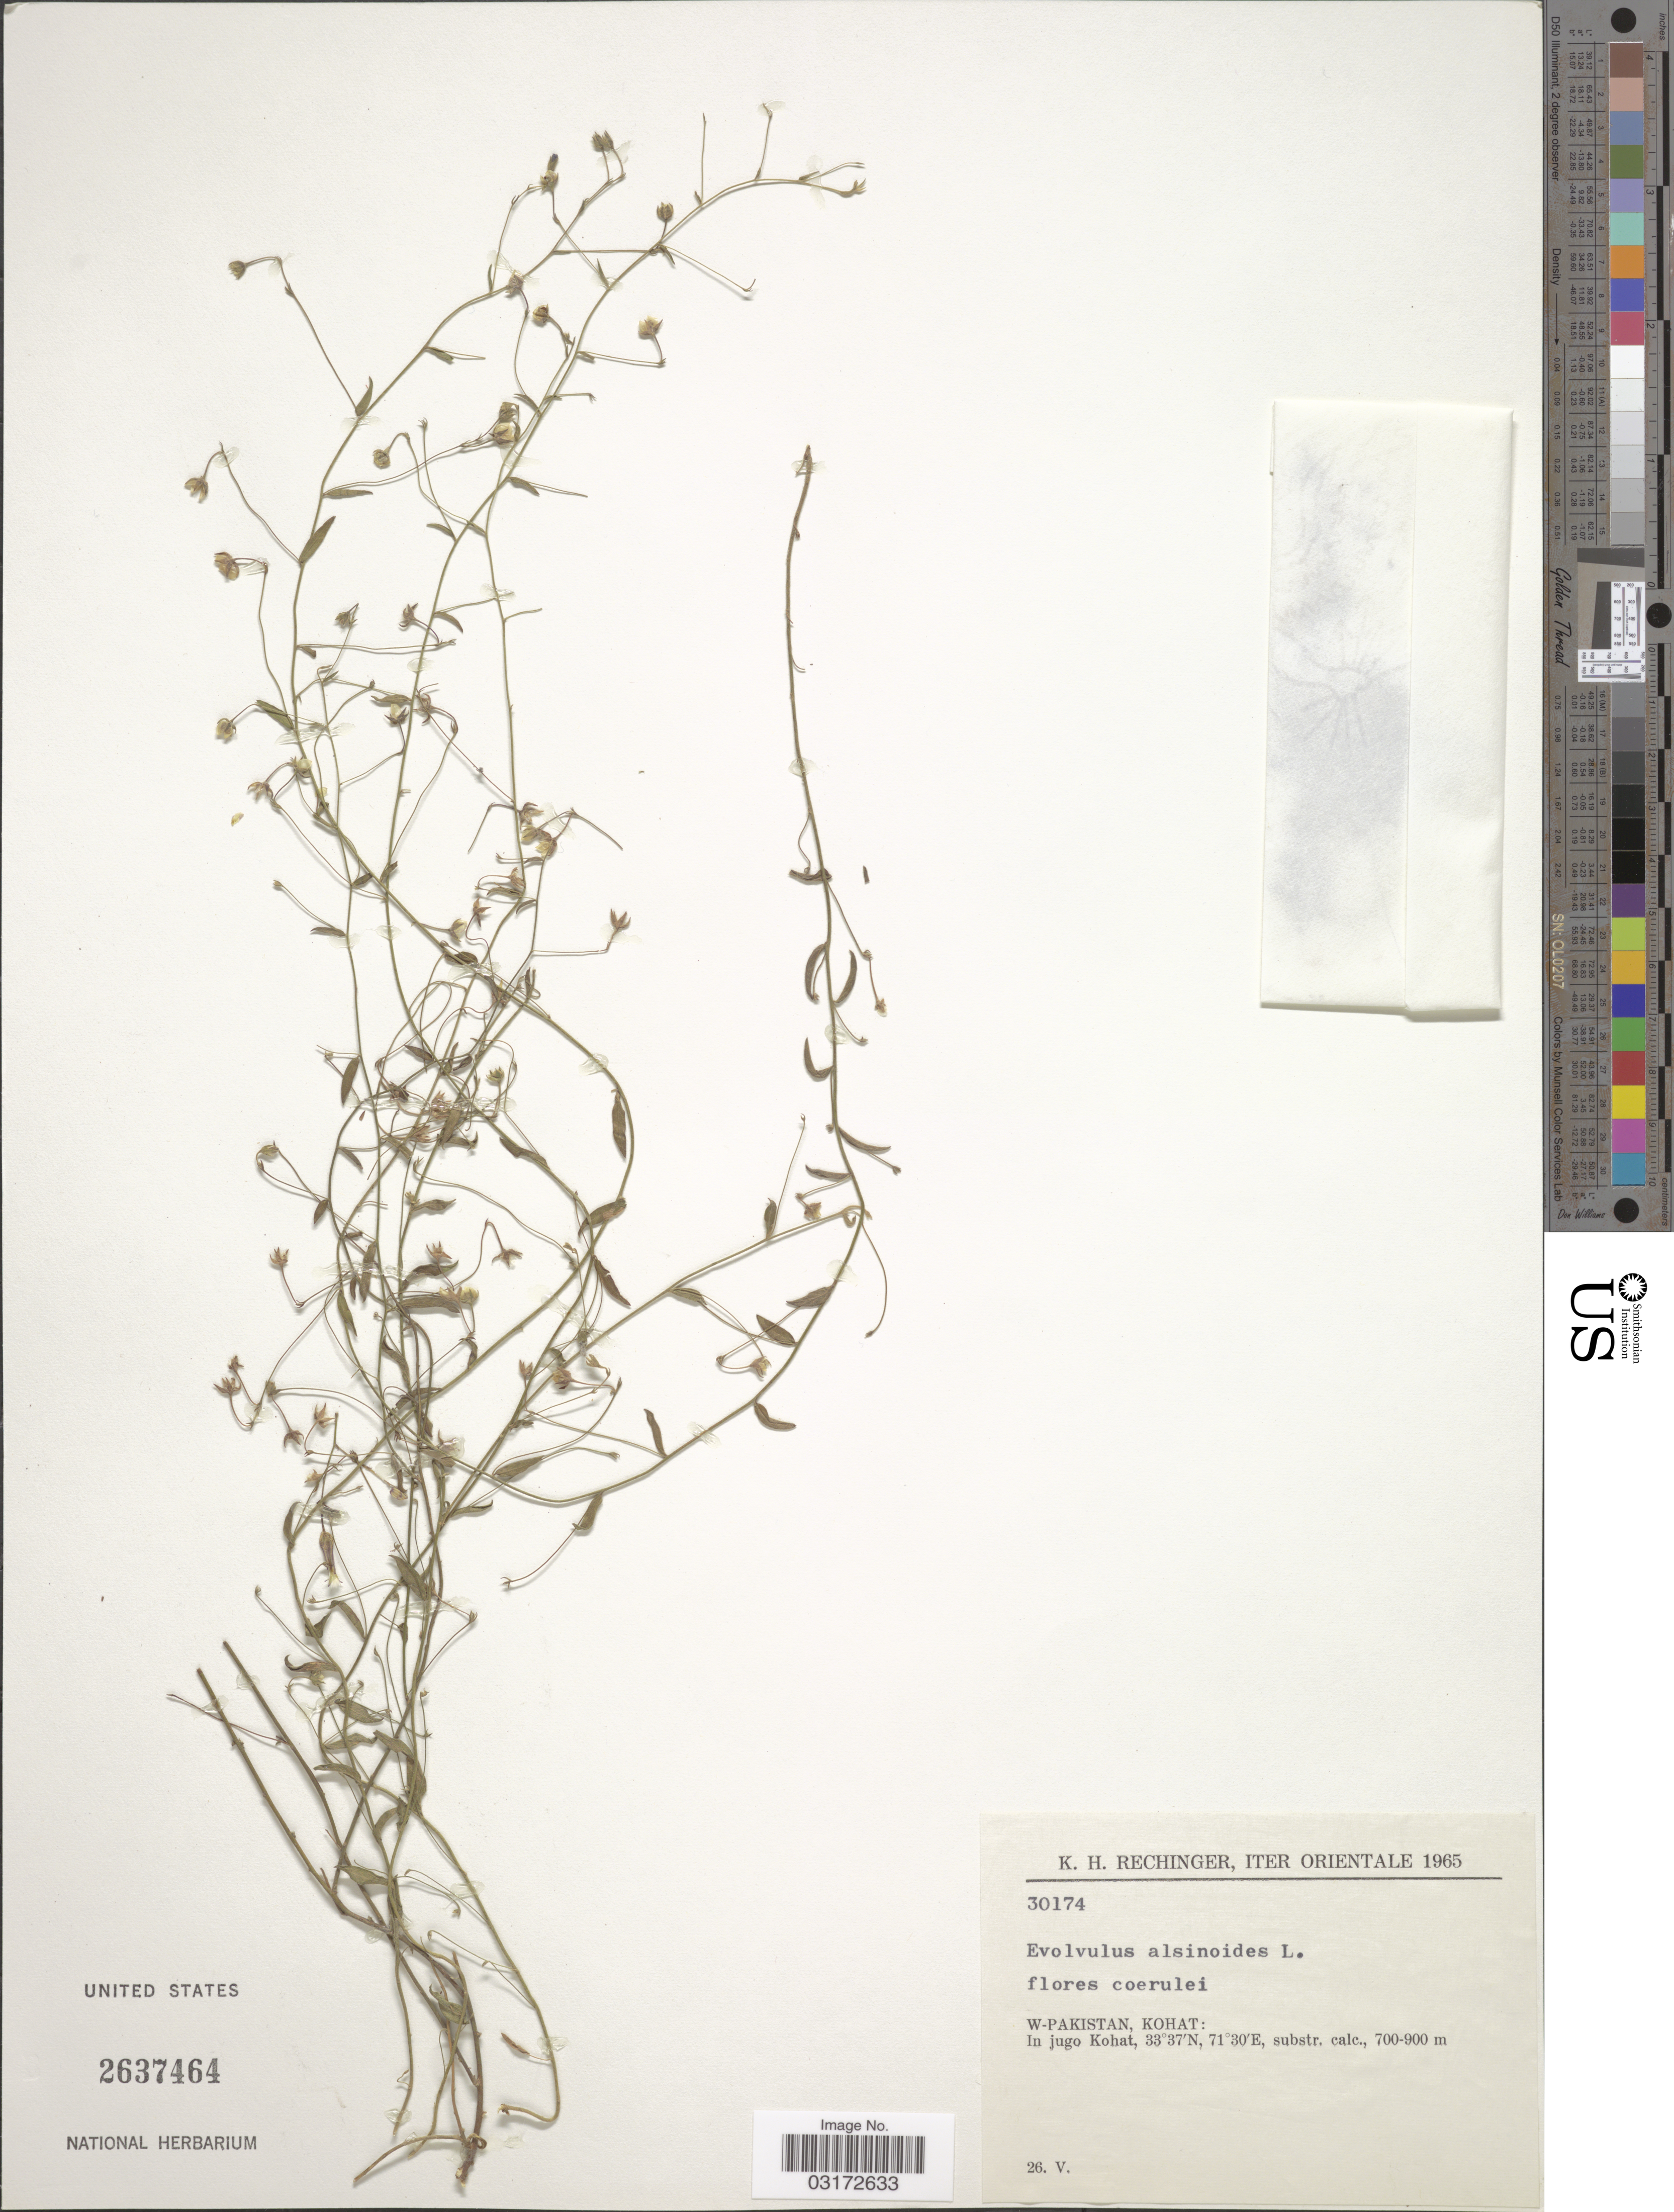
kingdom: Plantae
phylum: Tracheophyta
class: Magnoliopsida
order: Solanales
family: Convolvulaceae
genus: Evolvulus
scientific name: Evolvulus alsinoides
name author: (L.) L.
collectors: K. H. Rechinger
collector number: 30174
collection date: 1965-05-26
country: Pakistan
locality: W-Pakistan, Kohat: In jugo Kohat.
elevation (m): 700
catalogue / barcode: US 2637464